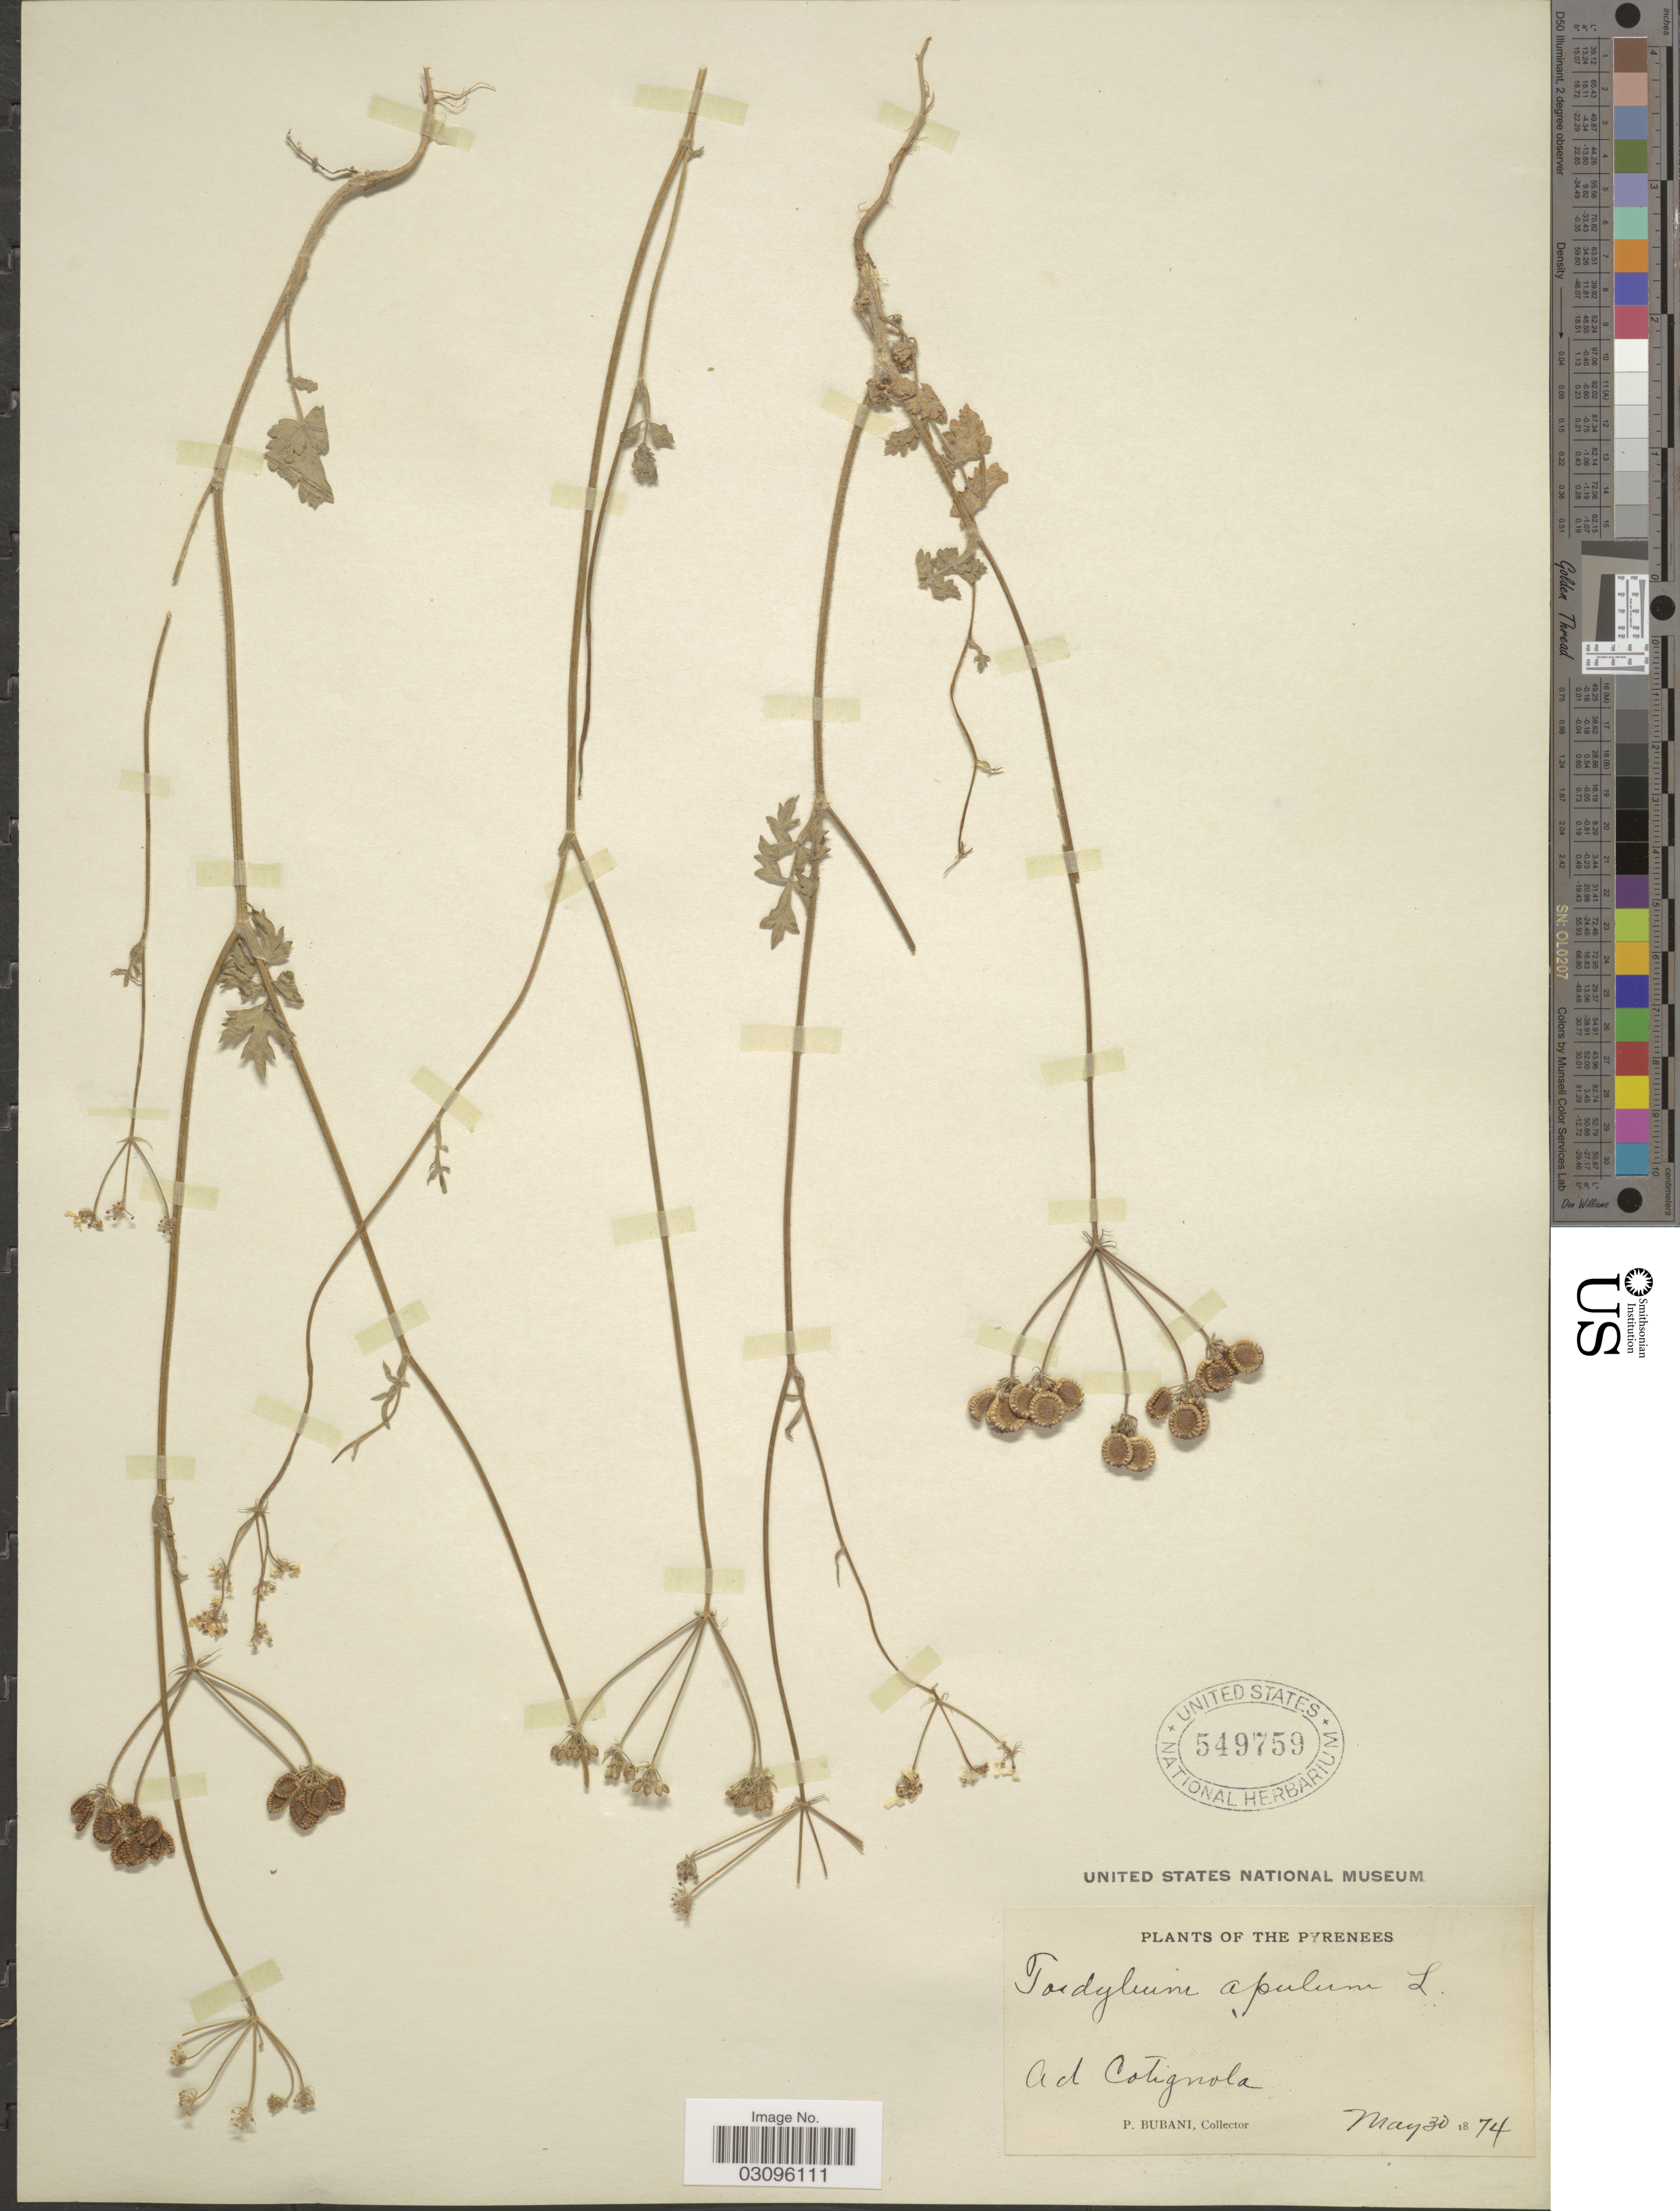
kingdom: Plantae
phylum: Tracheophyta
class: Magnoliopsida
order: Apiales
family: Apiaceae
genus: Tordylium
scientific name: Tordylium apulum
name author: L.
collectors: P. Bubani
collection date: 1874-05-30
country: Italy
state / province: Emilia-Romagna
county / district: Ravenna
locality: Ad Cotignola.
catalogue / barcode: US 549759